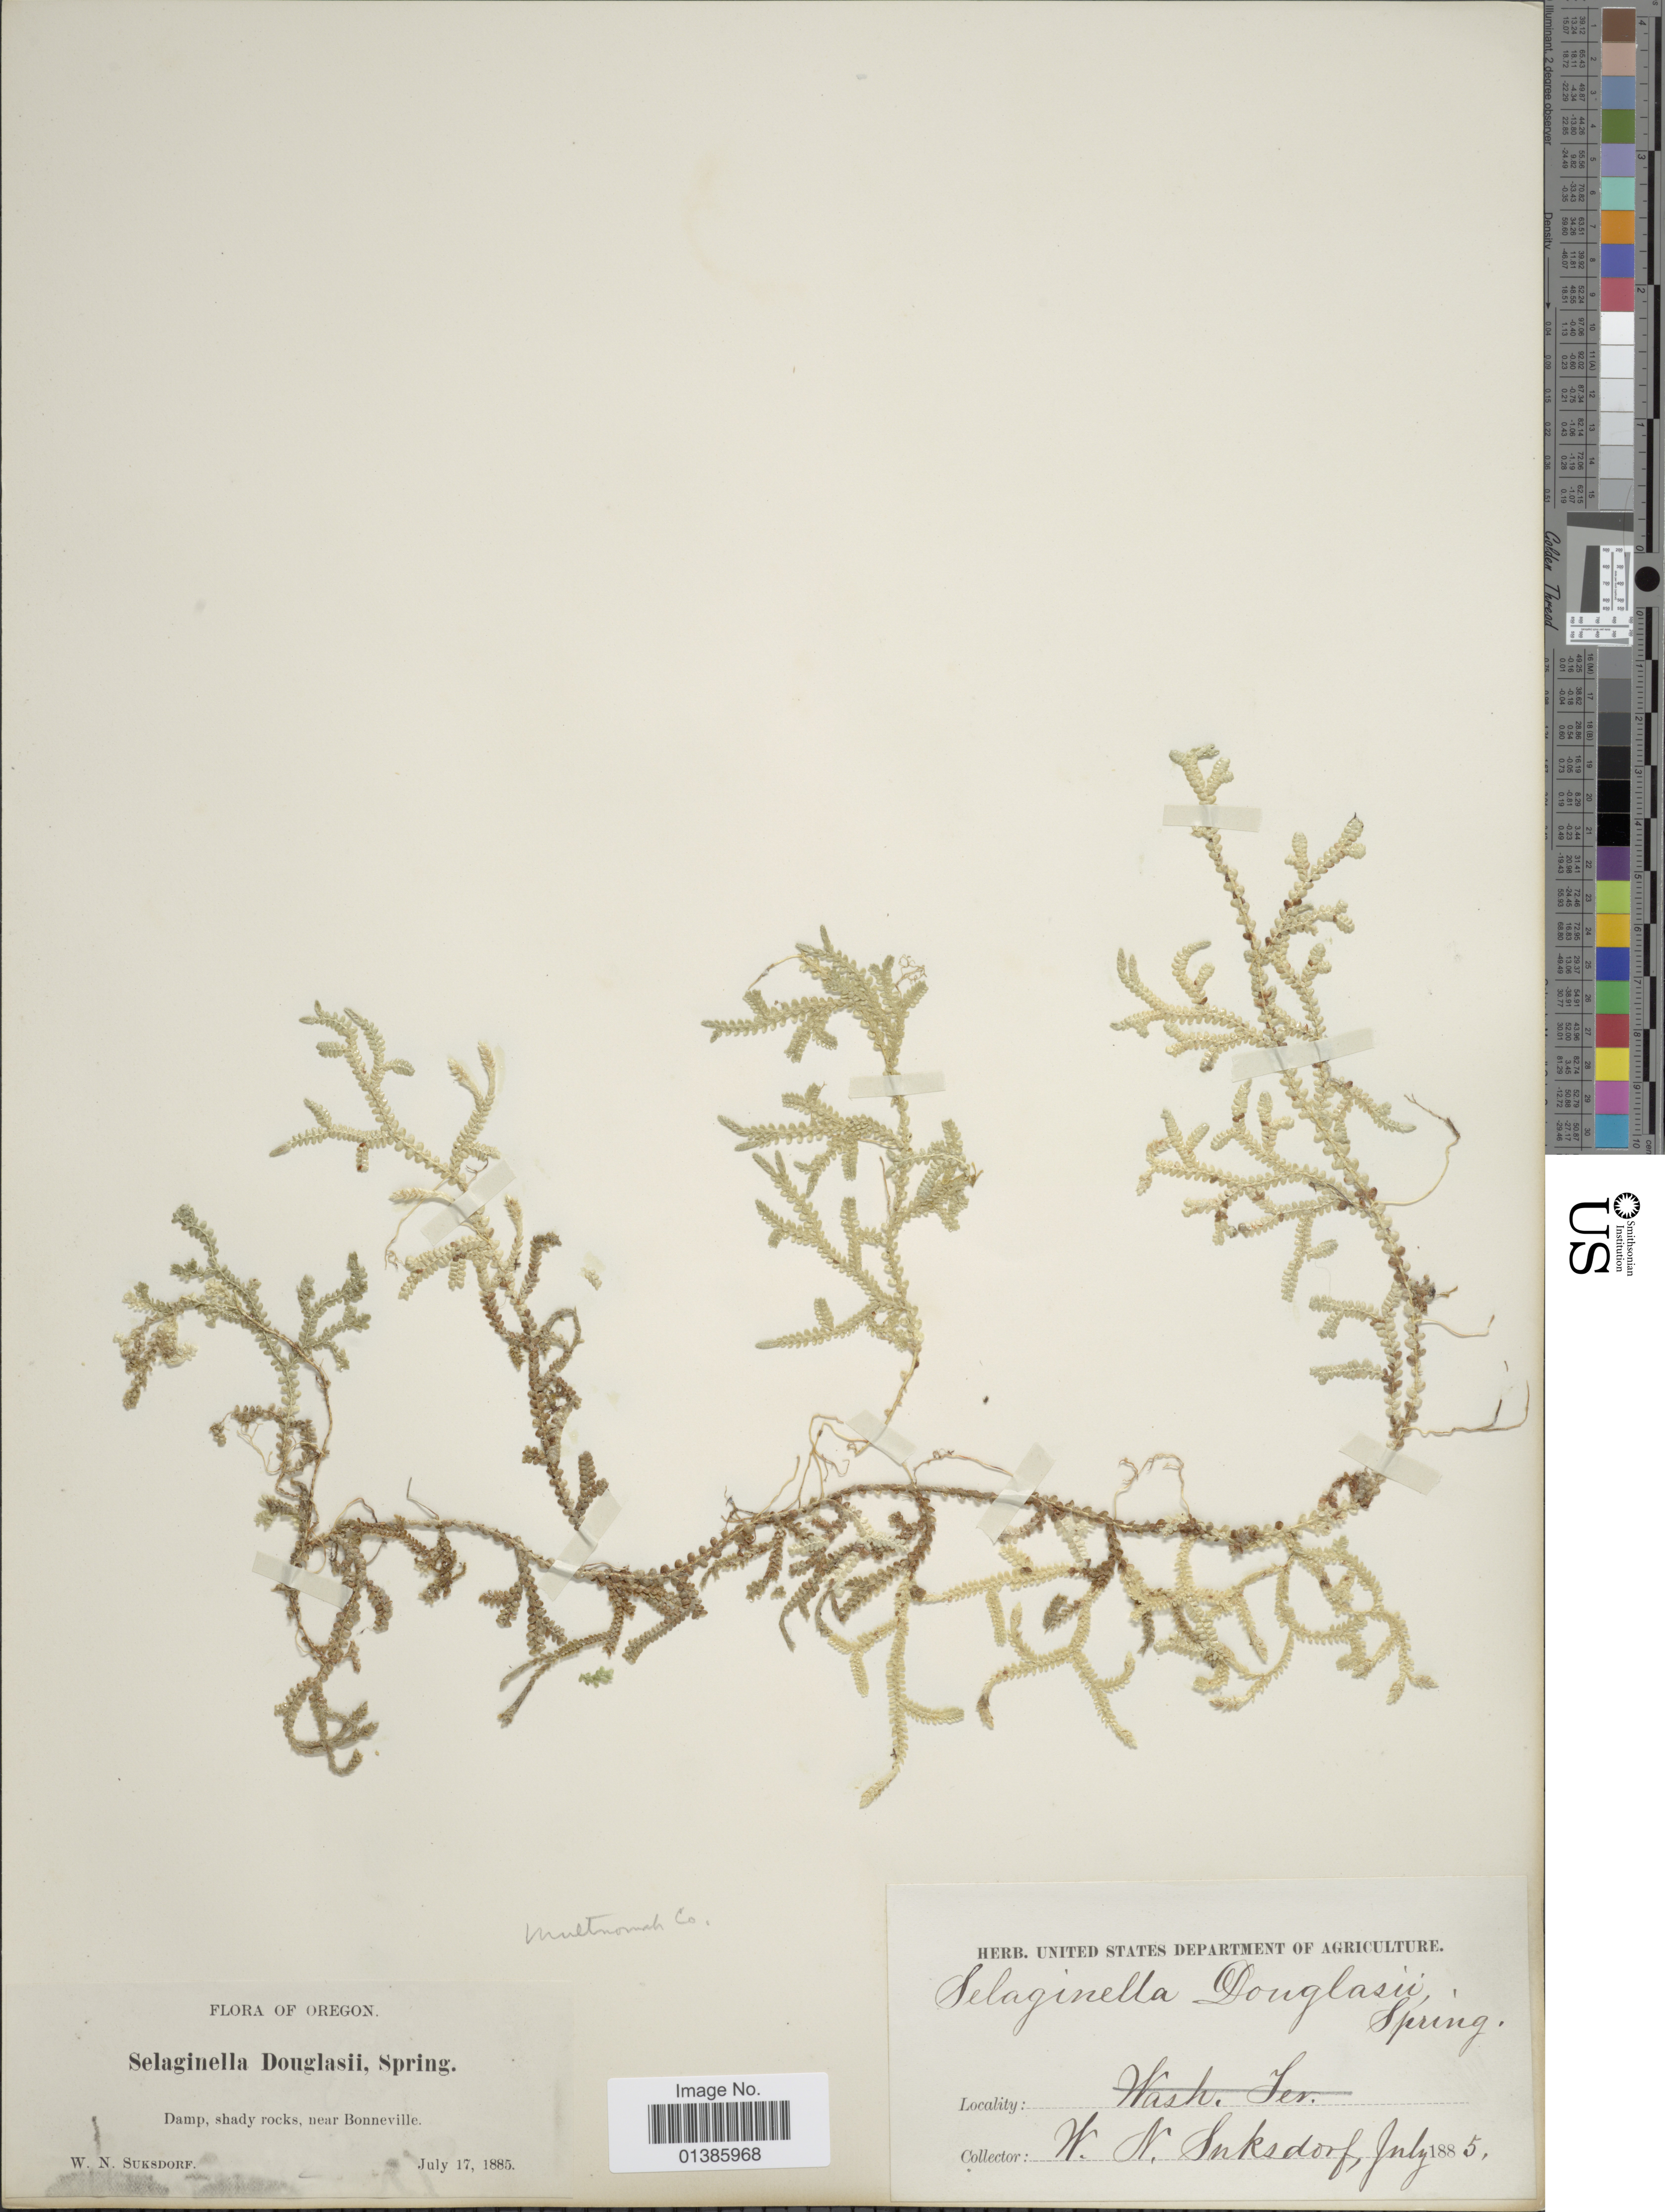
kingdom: Plantae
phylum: Tracheophyta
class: Lycopodiopsida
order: Selaginellales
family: Selaginellaceae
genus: Selaginella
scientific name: Selaginella douglasii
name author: (Hook. & Grev.) Spring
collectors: W. N. Suksdorf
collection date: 1885-07-17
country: United States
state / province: Oregon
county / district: Multnomah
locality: Damp, shady rocks, near Bonneville. Multnomah Co.